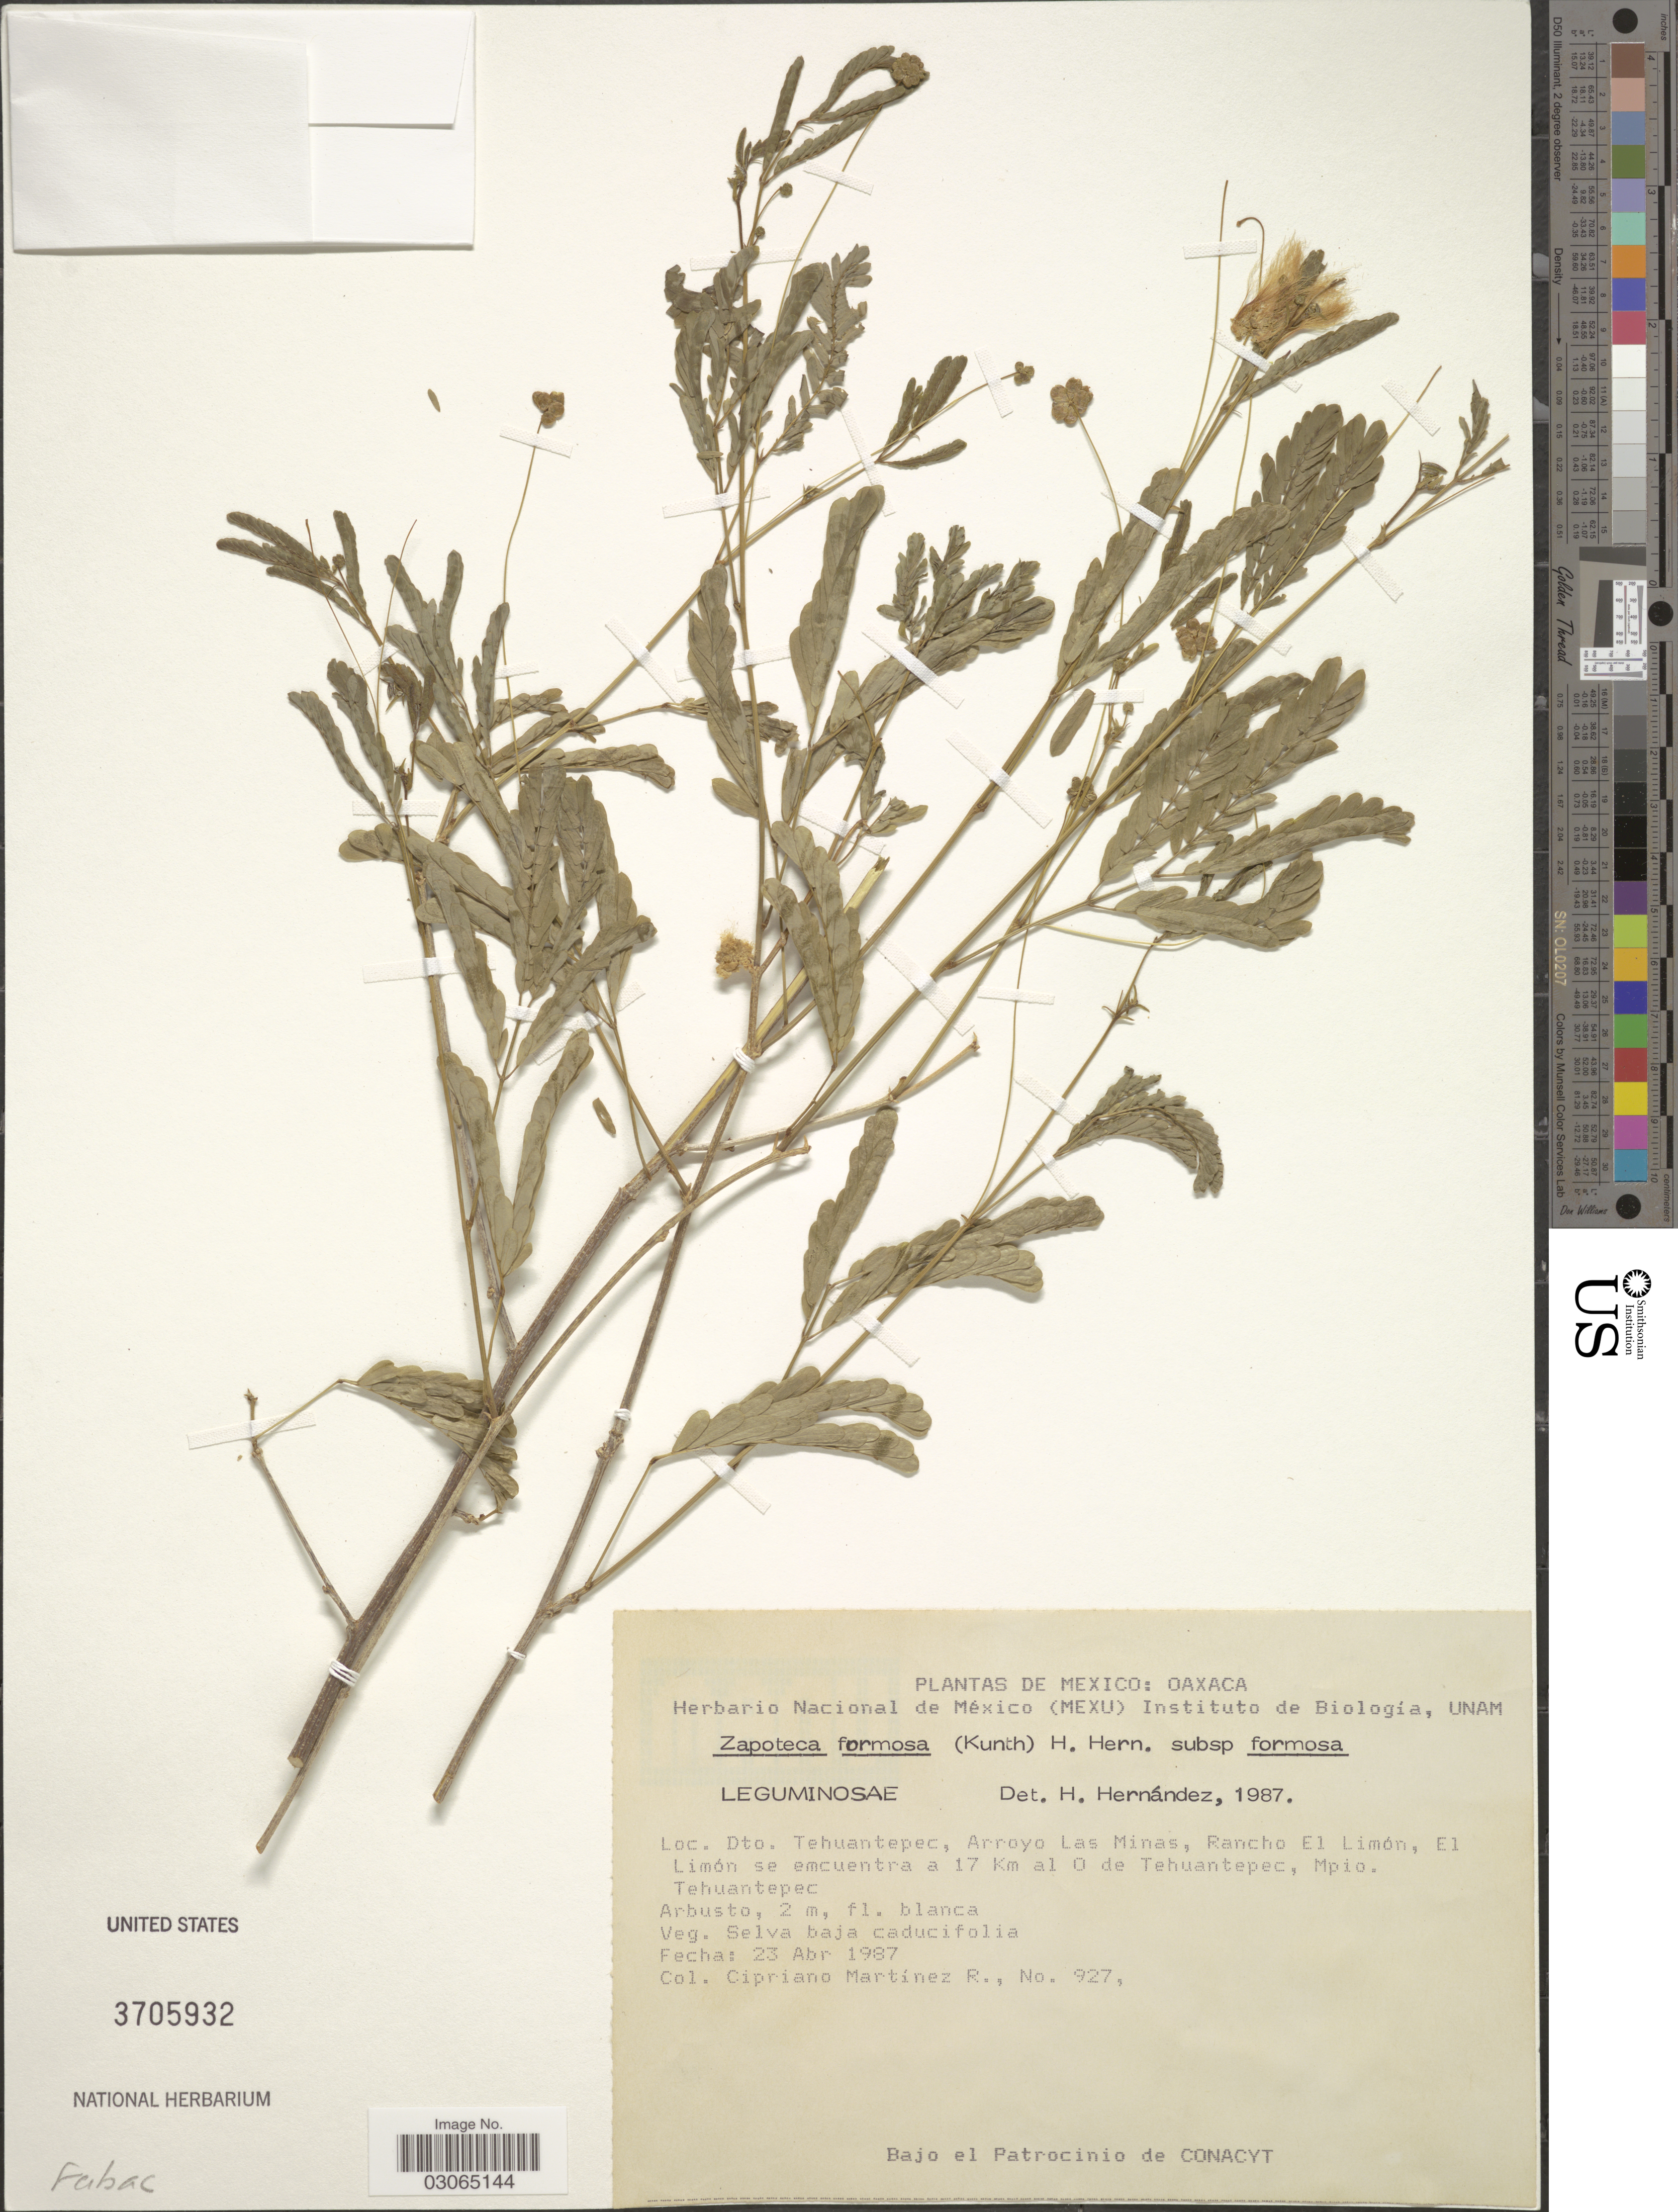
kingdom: Plantae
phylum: Tracheophyta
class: Magnoliopsida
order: Fabales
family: Fabaceae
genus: Zapoteca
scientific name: Zapoteca formosa subsp. formosa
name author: (Kunth) H.M. Hern.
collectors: C. Martínez R.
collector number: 927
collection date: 1987-04-23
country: Mexico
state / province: Oaxaca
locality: Dto. Tehuantepec, Arroyo Las Minas, Rancho El Limón, El Limón se emcuentra a 17 Km al O de Tehuantepec, Mpio. Tehuantepec.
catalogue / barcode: US 3705932